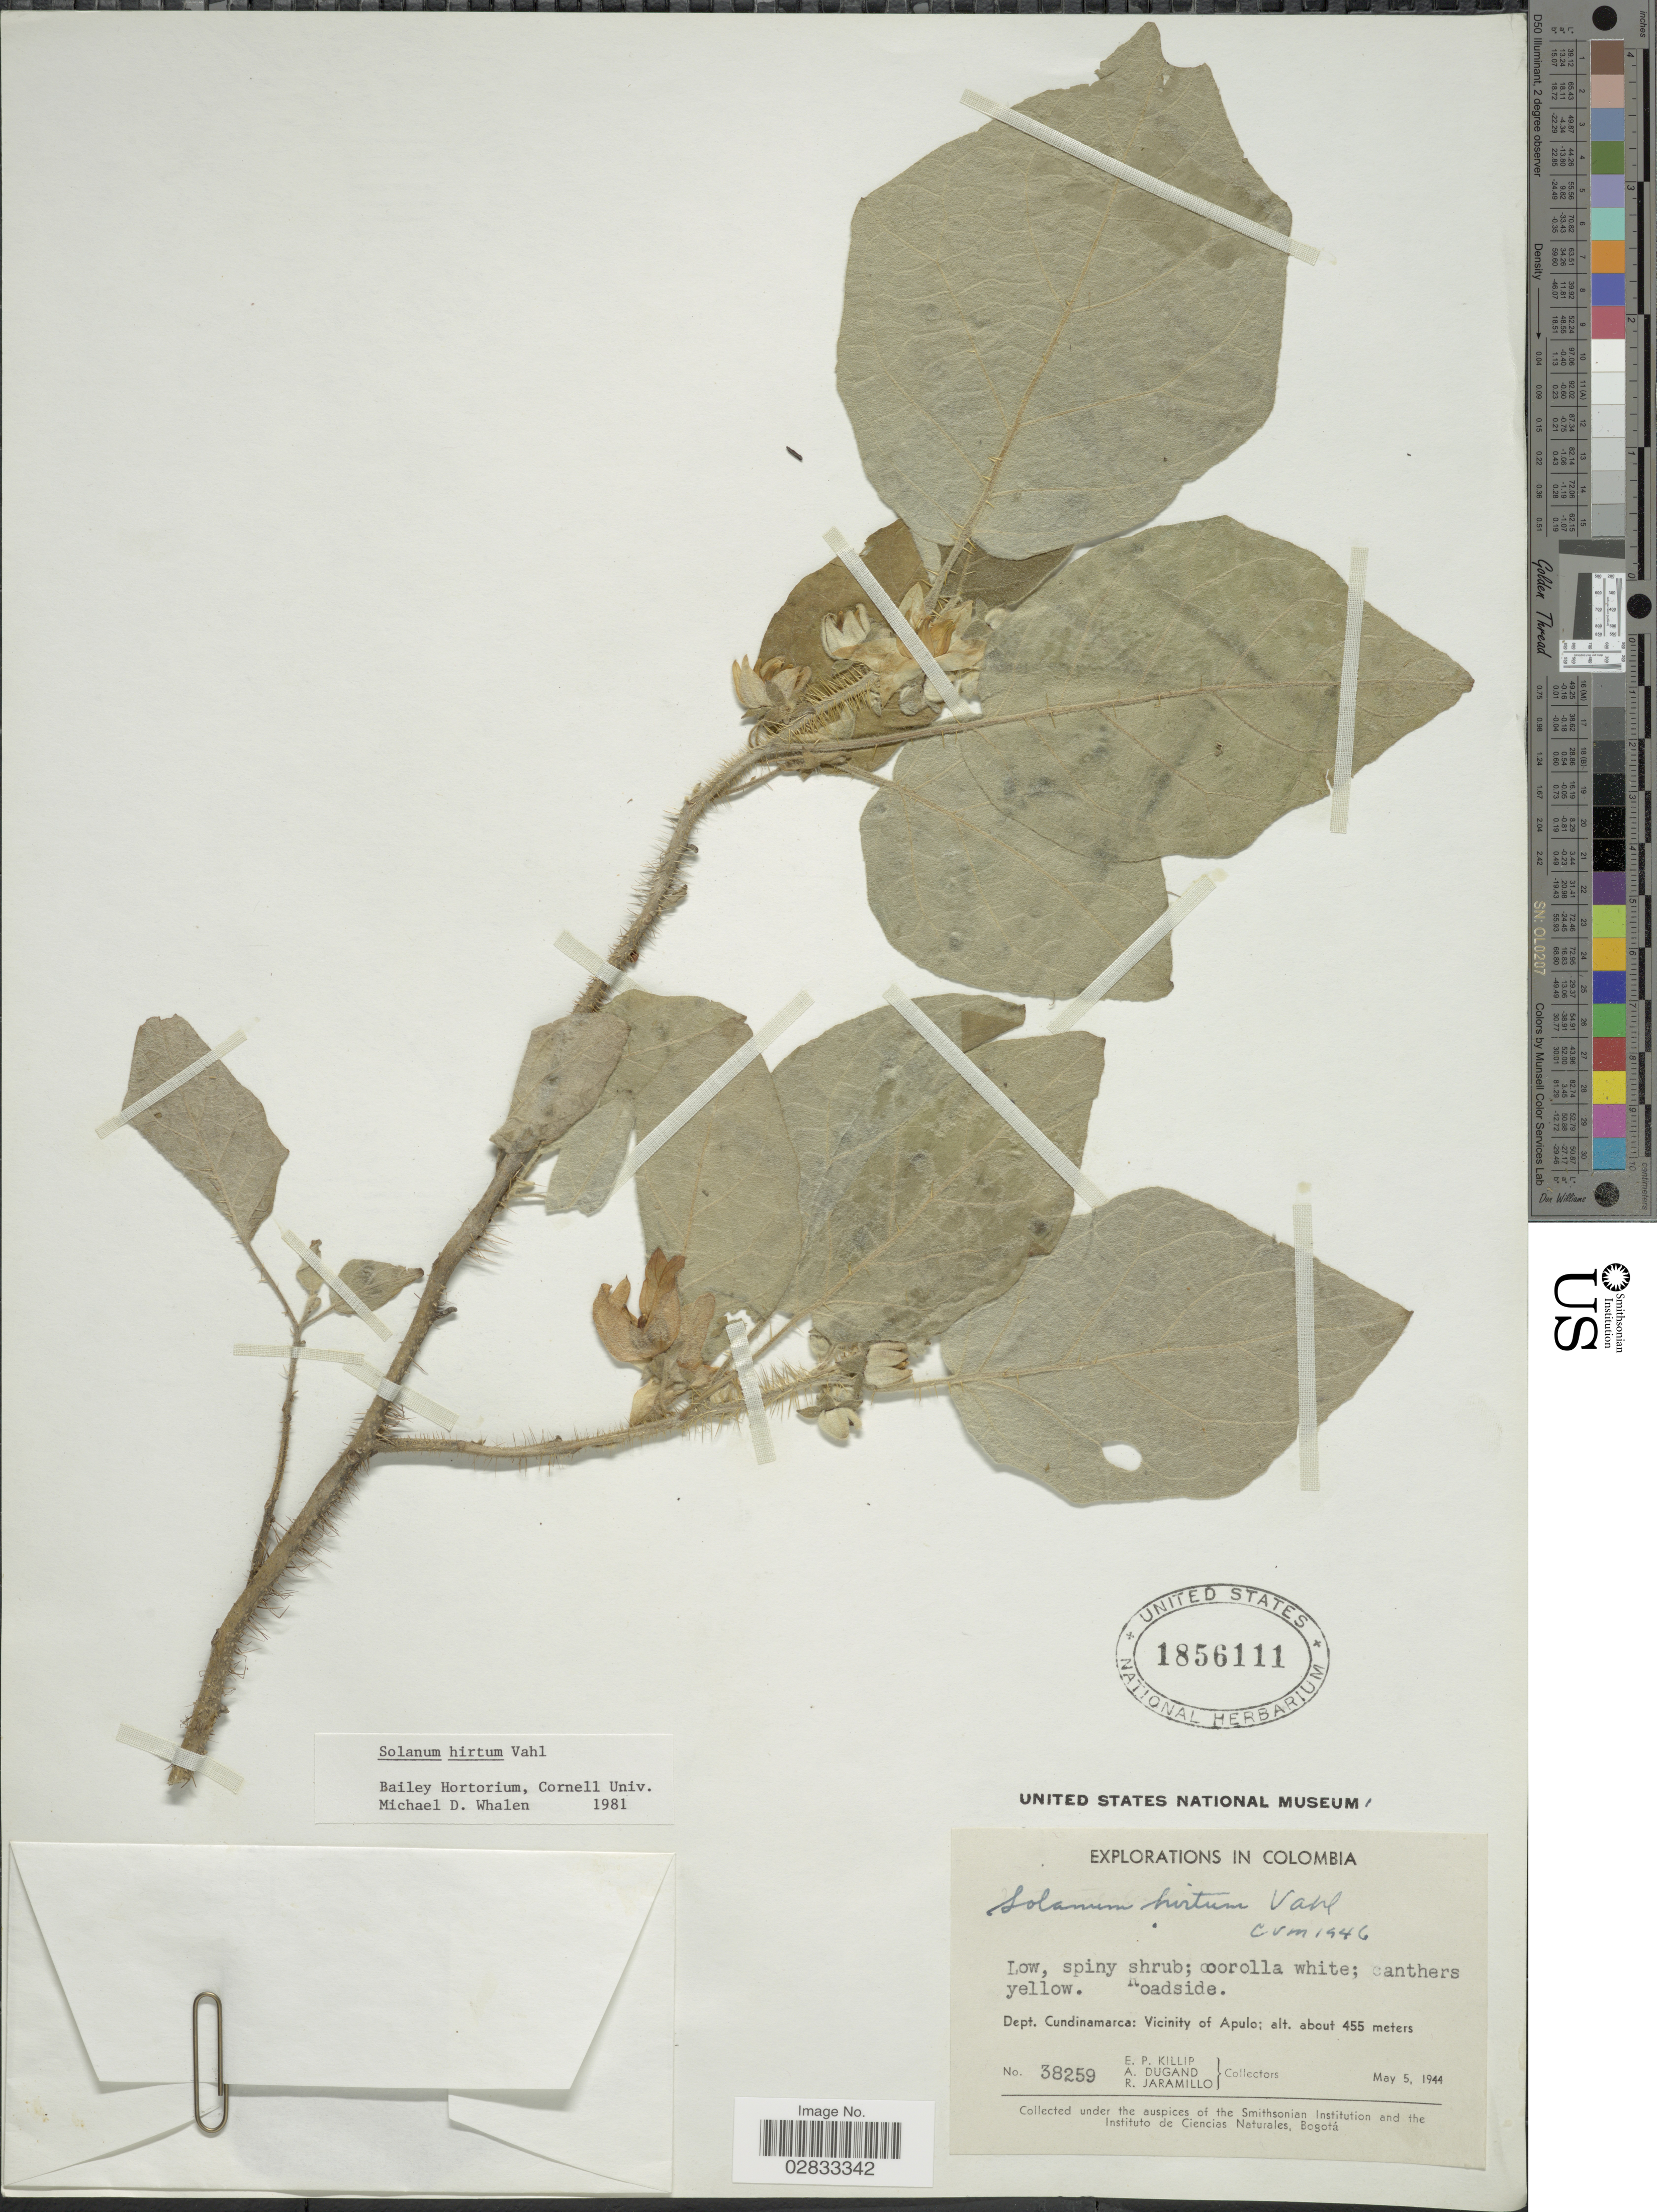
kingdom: Plantae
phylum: Tracheophyta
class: Magnoliopsida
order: Solanales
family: Solanaceae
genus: Solanum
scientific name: Solanum hirtum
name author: Vahl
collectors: E. P. Killip, A. Dugand & R. Jaramillo M.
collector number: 38259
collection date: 1944-05-05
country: Colombia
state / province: Cundinamarca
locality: Dept. Cundinamarca: Vicinity of Apulo.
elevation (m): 455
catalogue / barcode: US 1856111